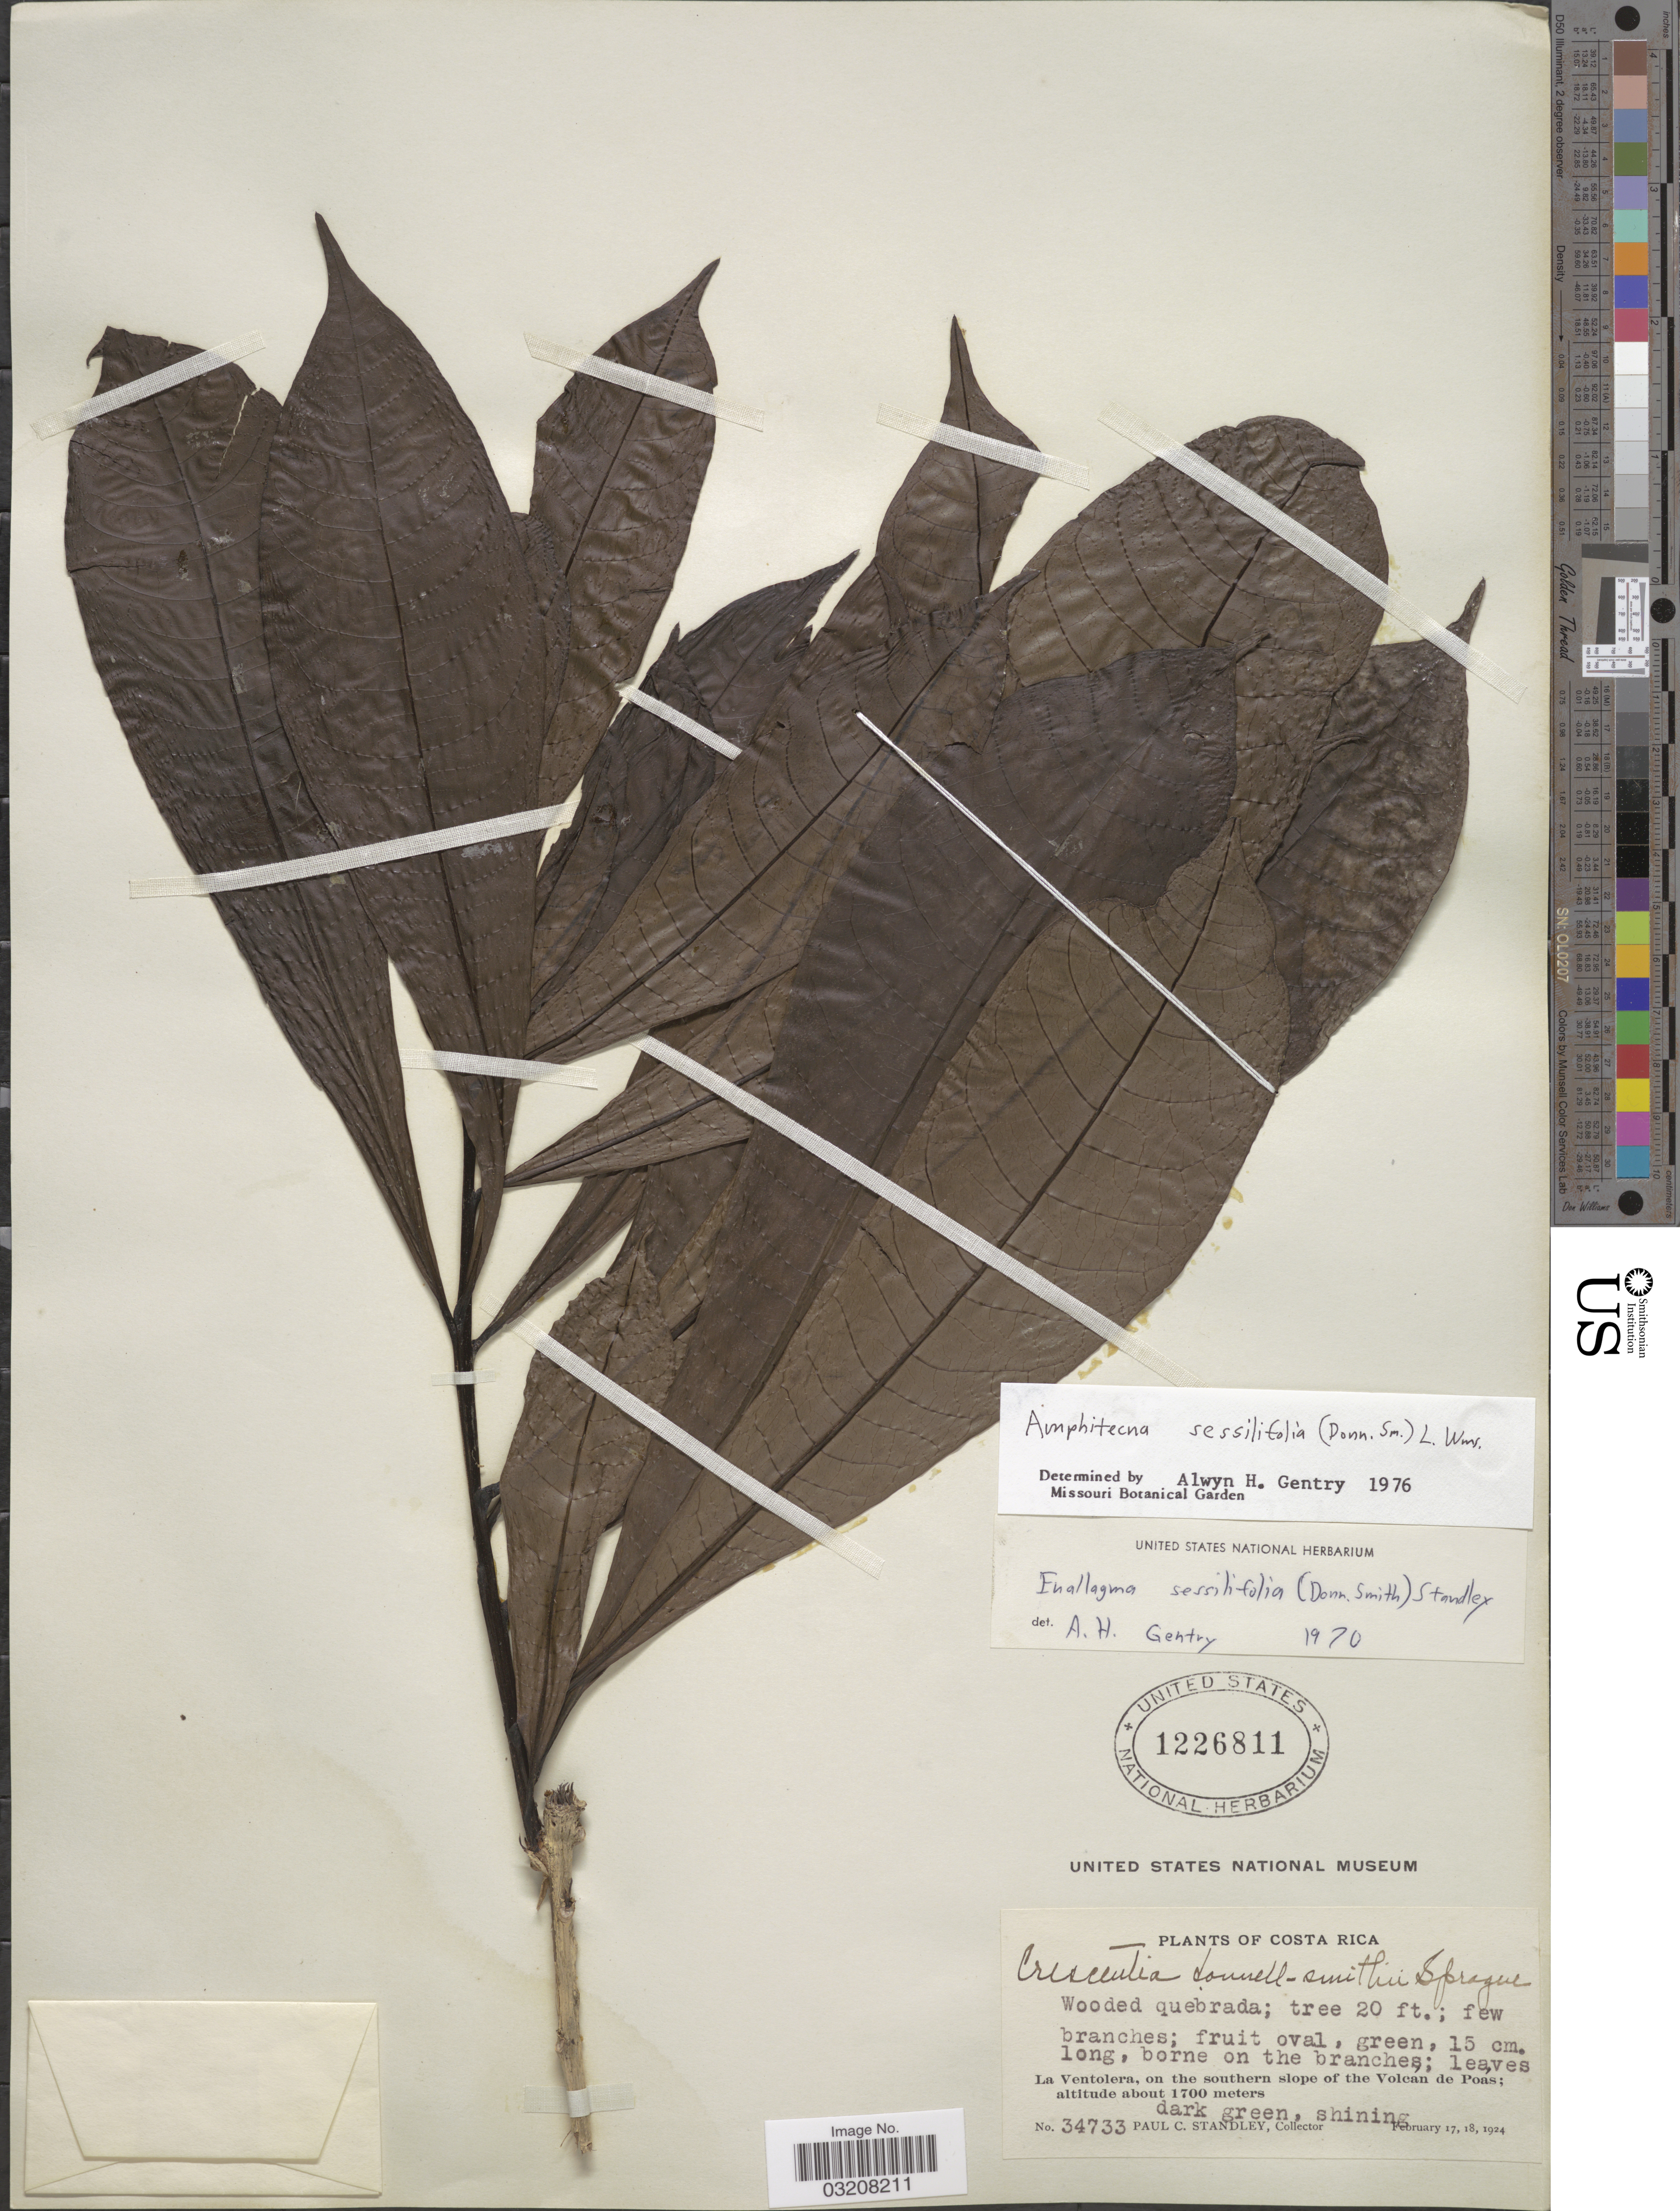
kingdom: Plantae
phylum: Tracheophyta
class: Magnoliopsida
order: Lamiales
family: Bignoniaceae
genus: Amphitecna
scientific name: Amphitecna sessilifolia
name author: (Donn. Sm.) L.O. Williams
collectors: P. C. Standley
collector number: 34733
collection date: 1924-02-17/1924-02-18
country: Costa Rica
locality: La Ventolera, on the southern slope of the Volcán de Poás.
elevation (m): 1700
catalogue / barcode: US 1226811